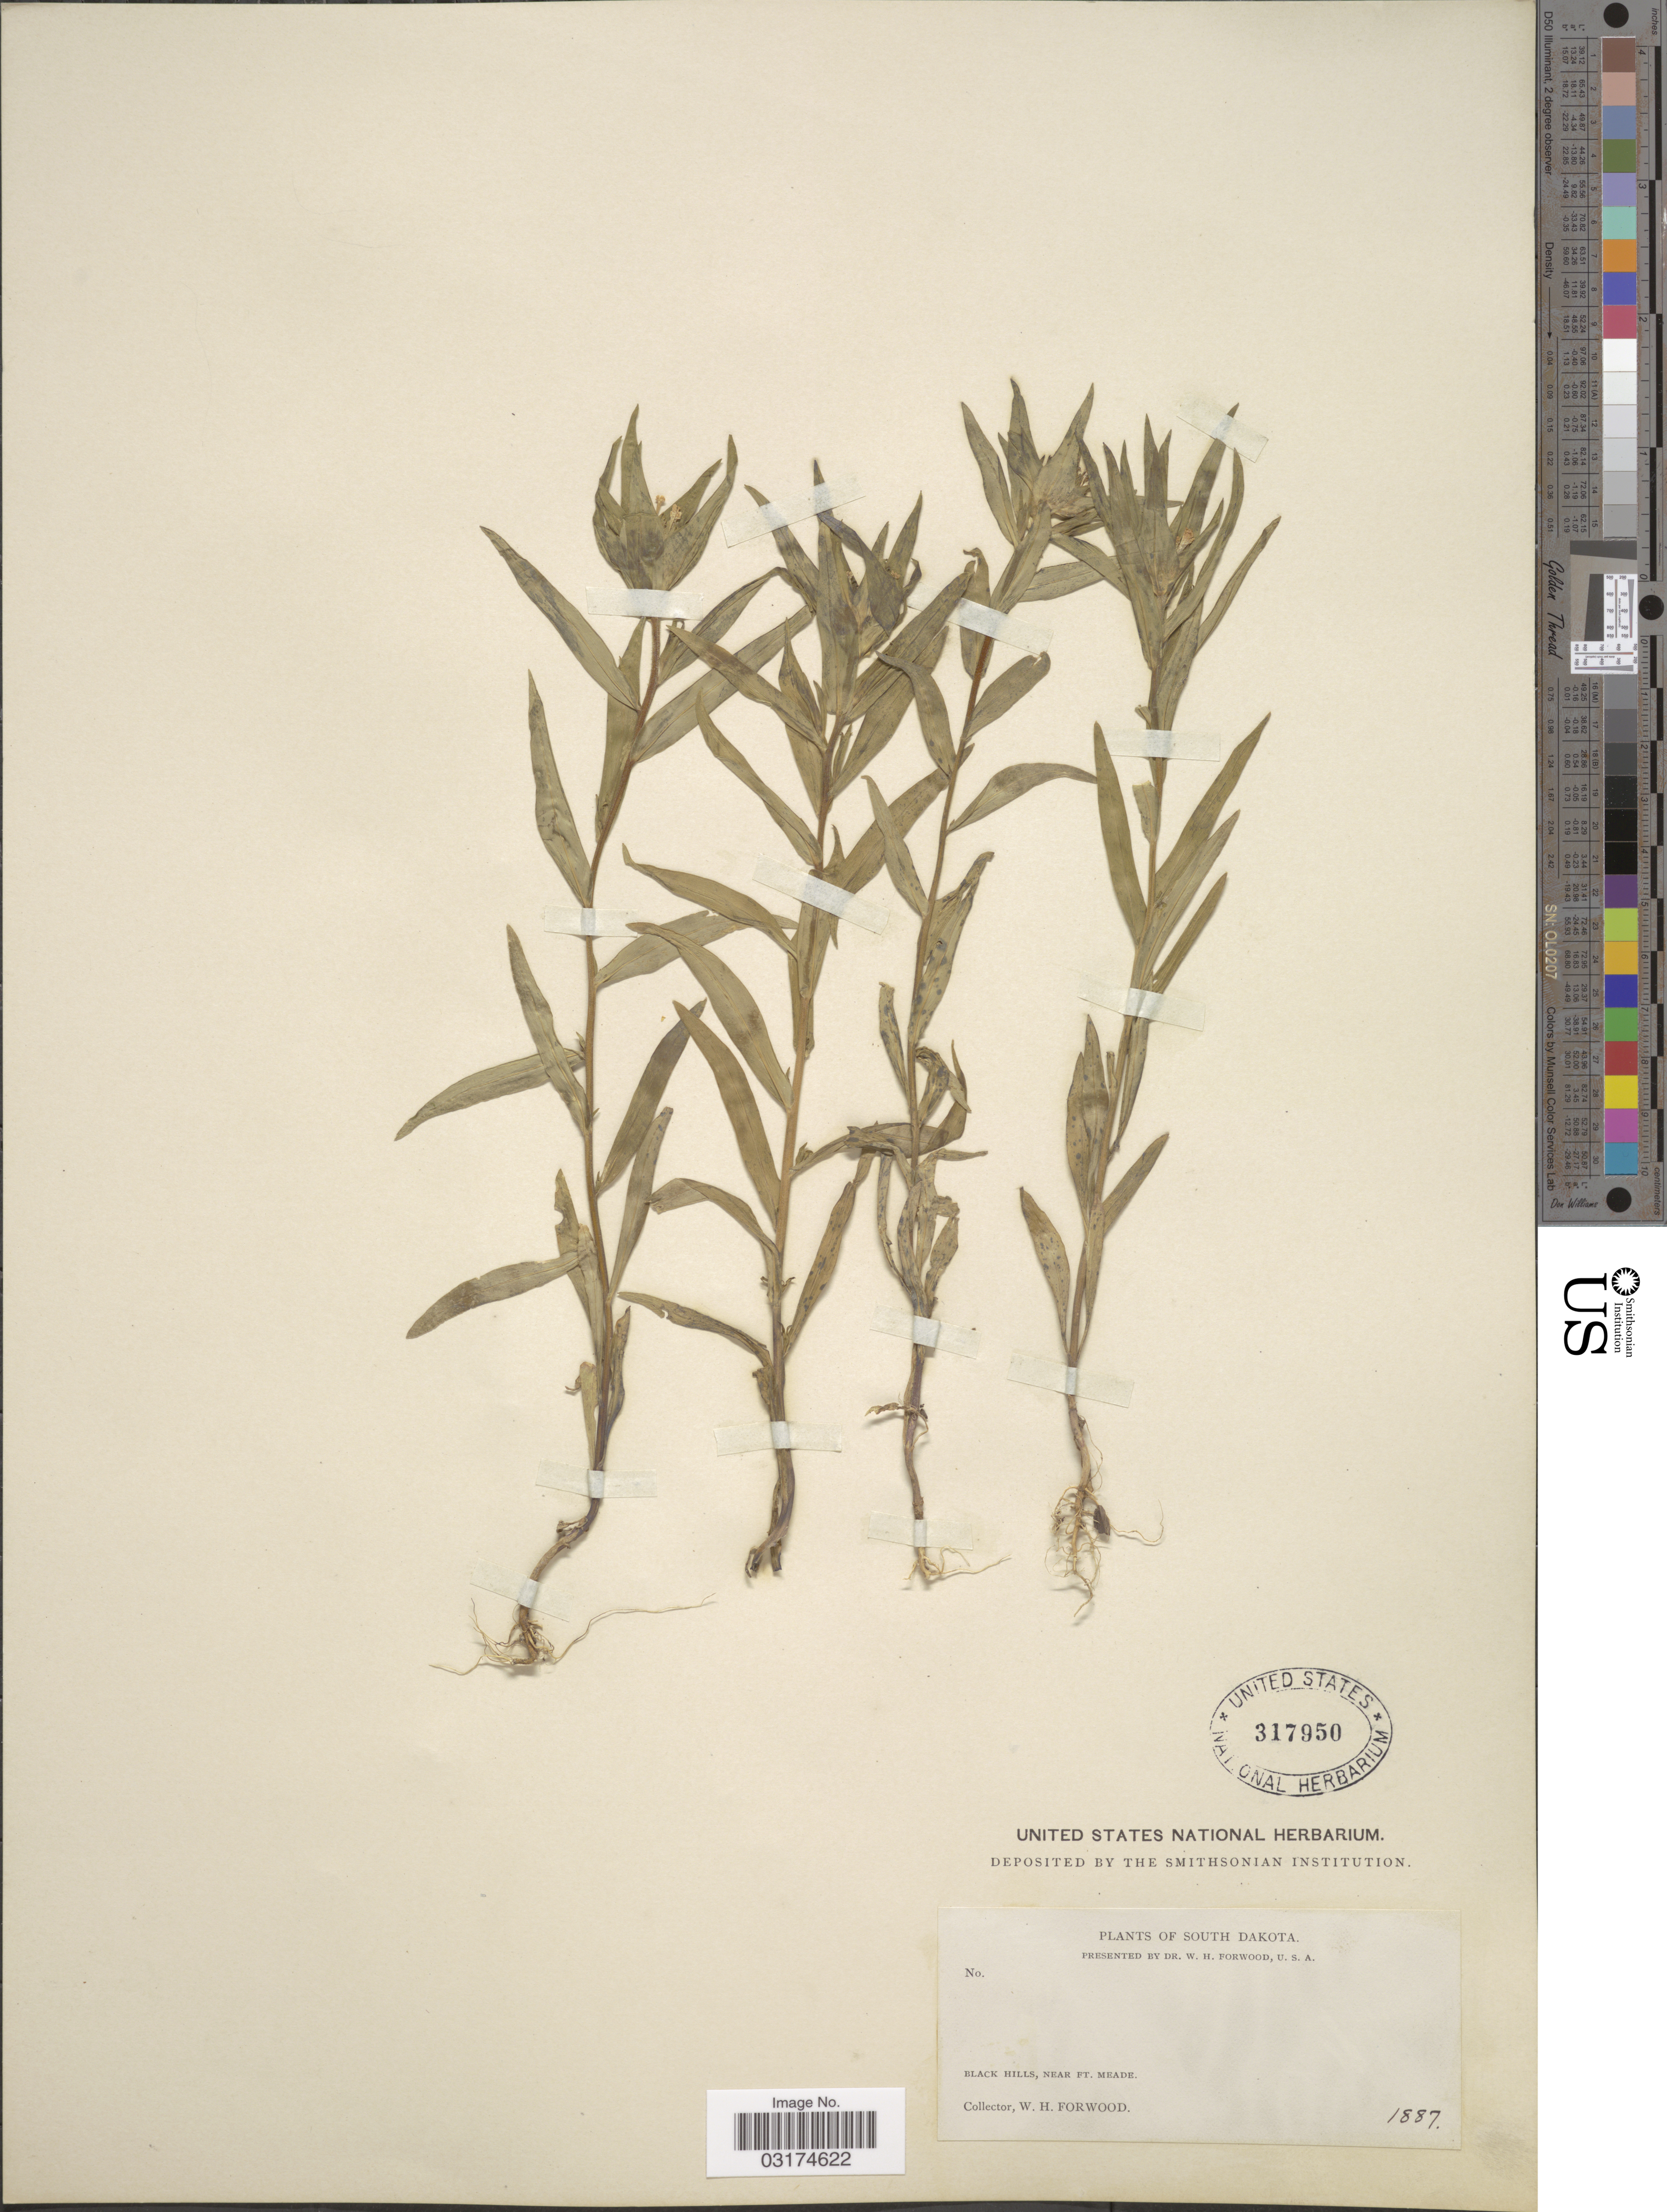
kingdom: Plantae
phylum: Tracheophyta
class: Magnoliopsida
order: Ericales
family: Polemoniaceae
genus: Collomia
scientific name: Collomia linearis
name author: Nutt.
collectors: W. Forwood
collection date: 1887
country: United States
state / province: South Dakota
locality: Black Hills, near Ft. Meade.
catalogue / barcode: US 317950